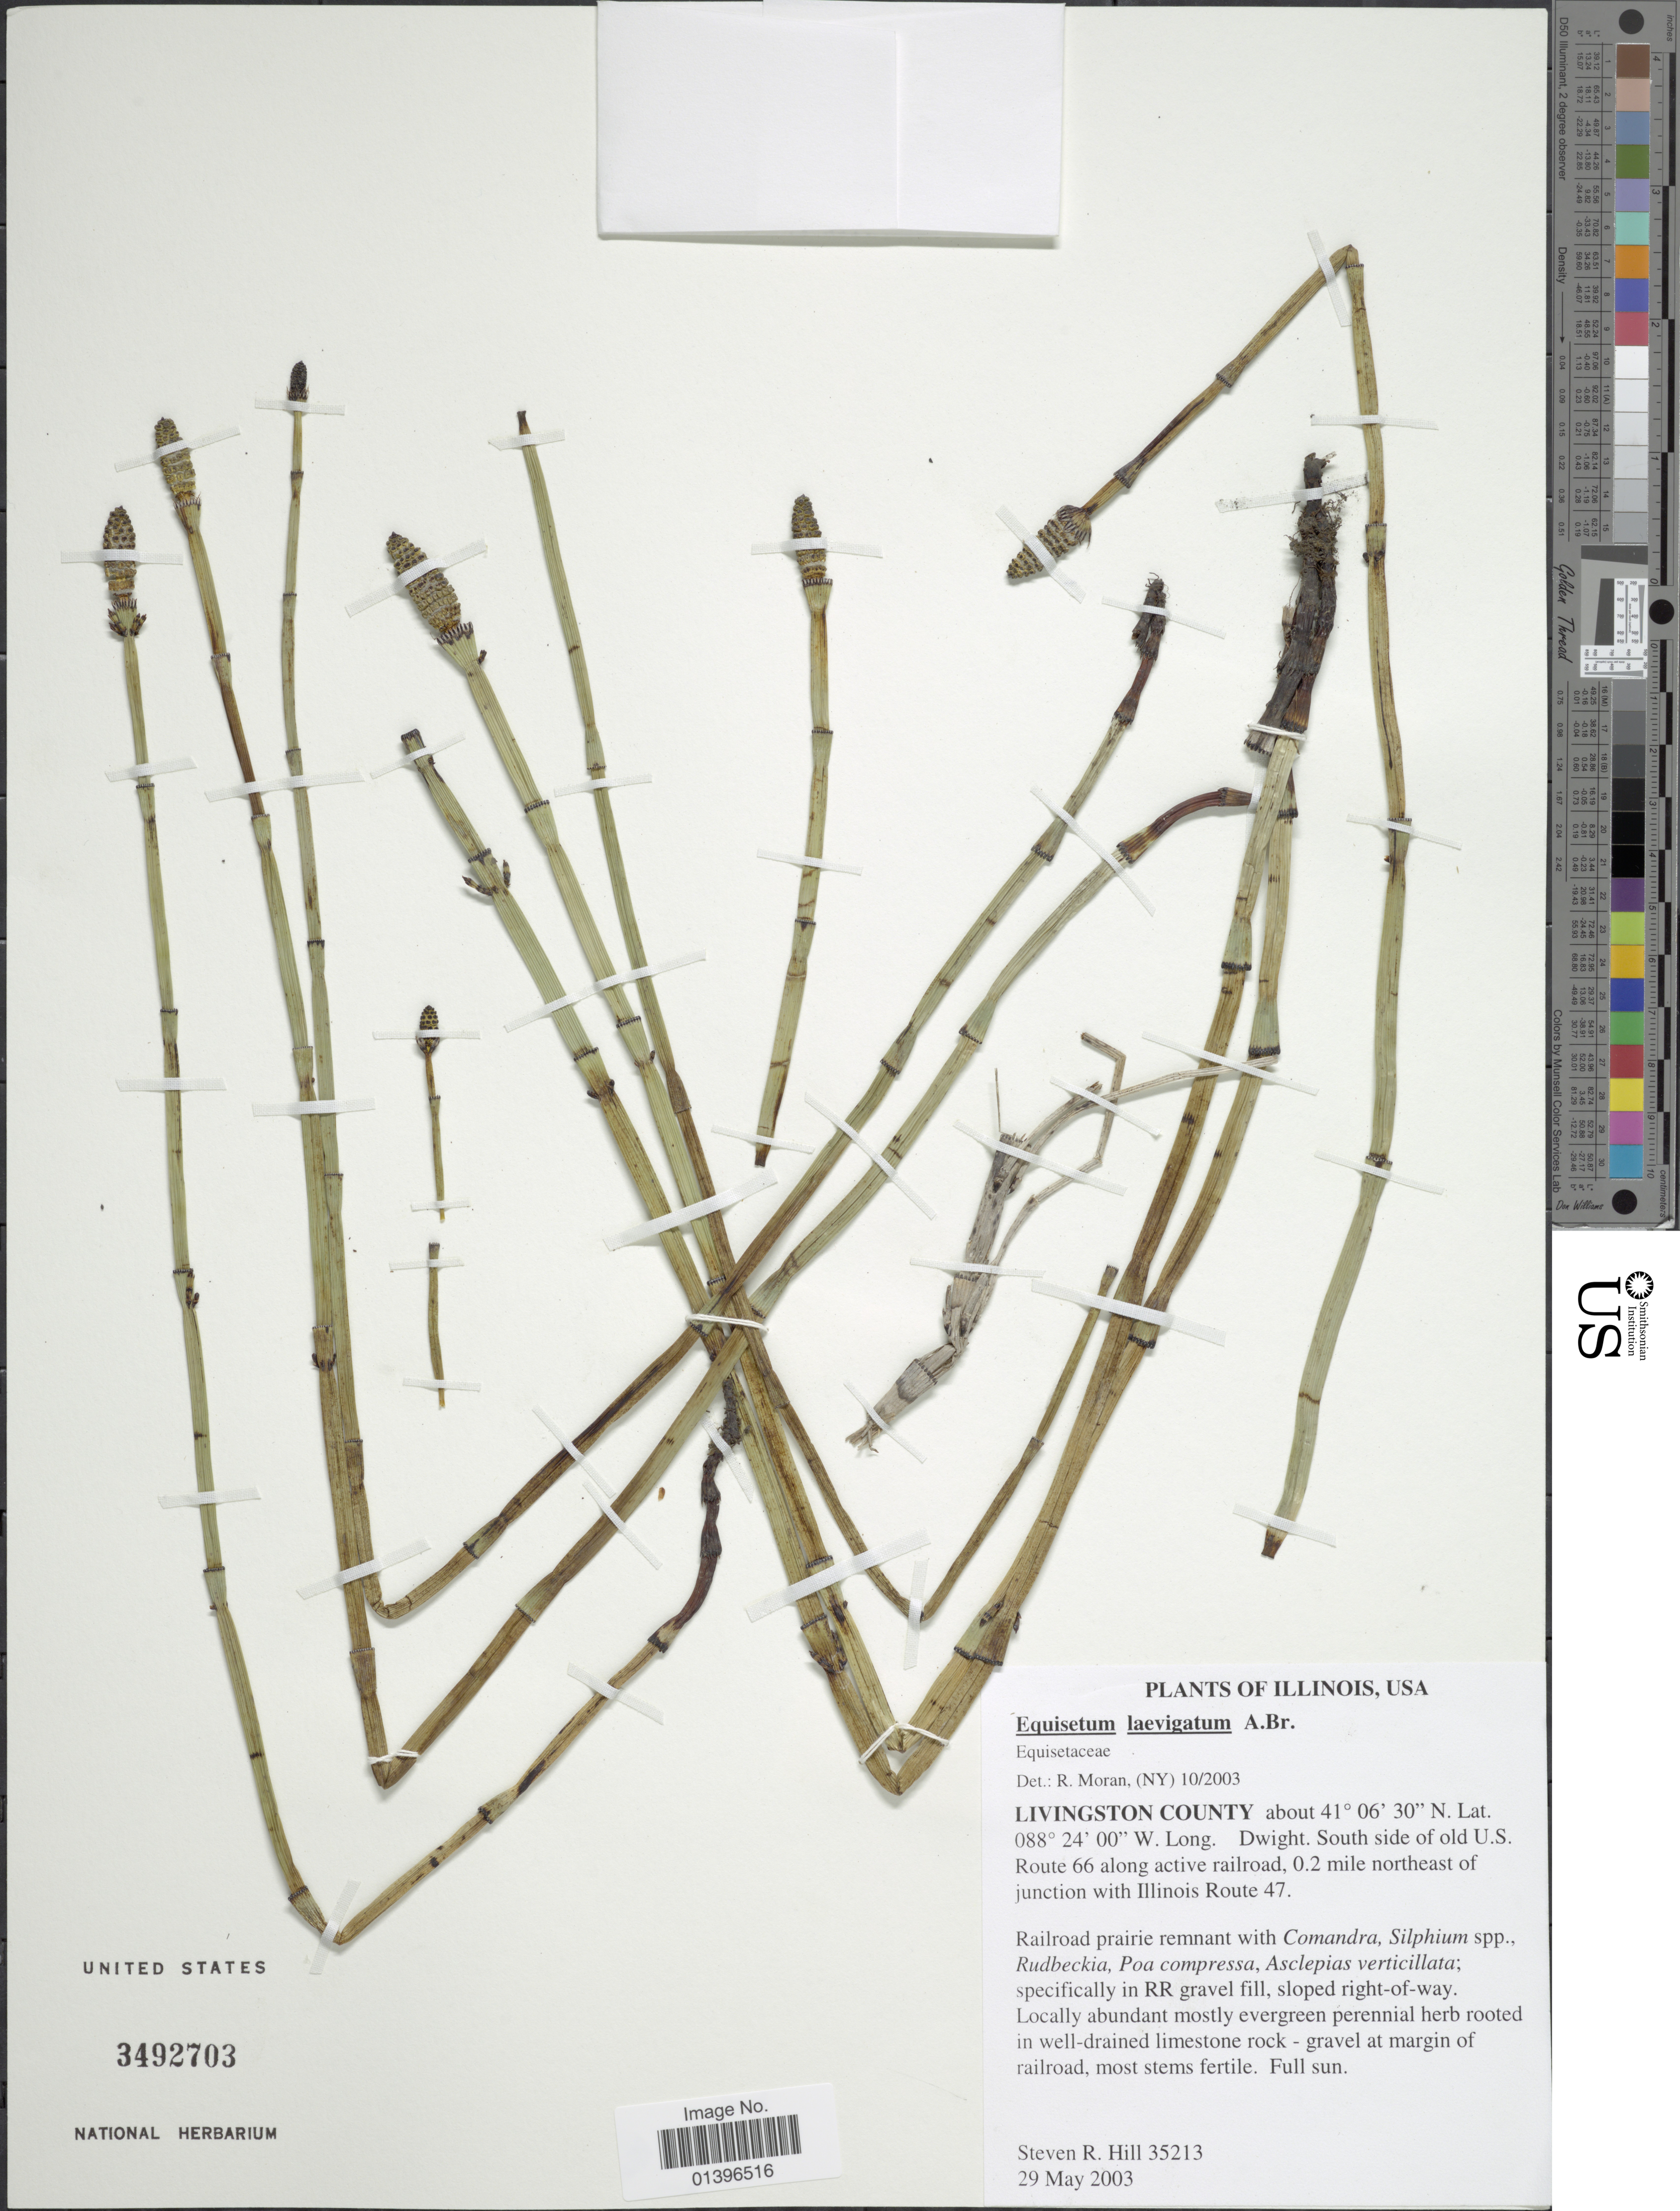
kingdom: Plantae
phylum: Tracheophyta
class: Polypodiopsida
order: Equisetales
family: Equisetaceae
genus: Equisetum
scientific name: Equisetum laevigatum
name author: A. Braun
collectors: S. R. Hill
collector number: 35213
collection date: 2003-05-29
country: United States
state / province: Illinois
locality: Livingstone County. Dwight, South side of old U.S. Route 66 along active railroad, 0.2 mile northeast of junction with Illinois Route 47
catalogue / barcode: US 3492703